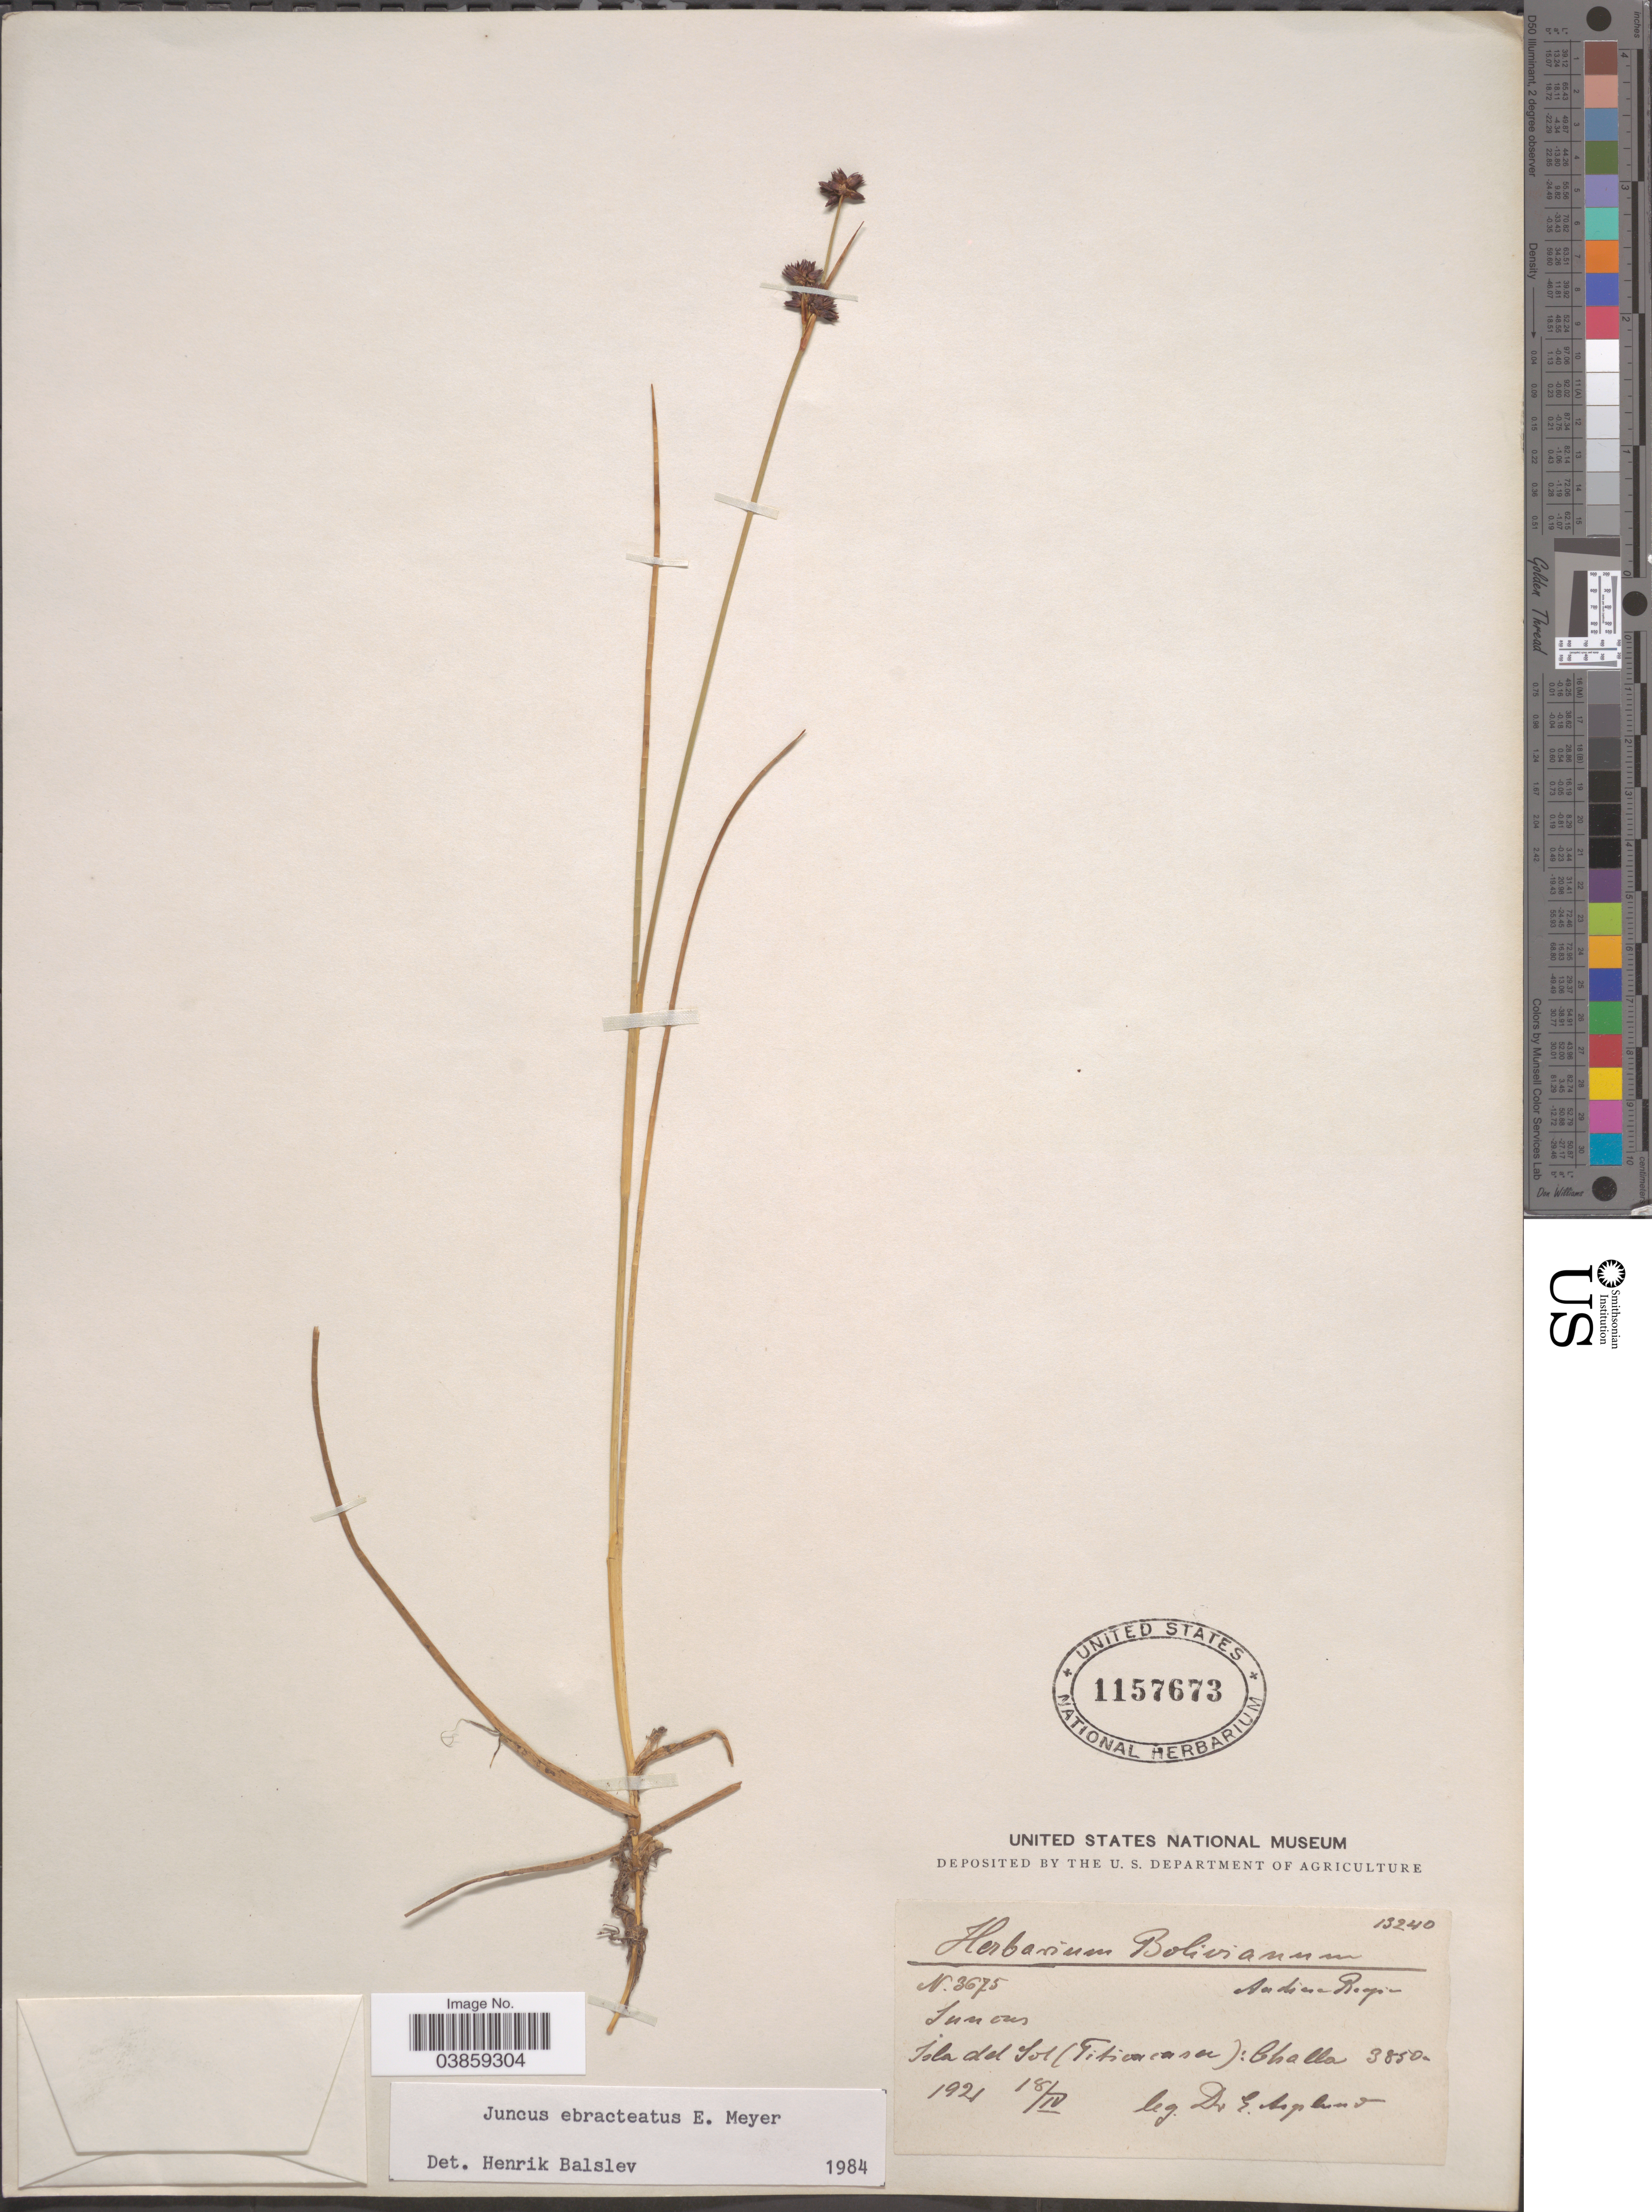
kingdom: Plantae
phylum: Tracheophyta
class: Liliopsida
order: Poales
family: Juncaceae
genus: Juncus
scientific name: Juncus ebracteatus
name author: E. Mey.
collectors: E. Asplund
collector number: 13240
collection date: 1921-04-18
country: Bolivia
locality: Andean Region. Isla del Sol (Titicasasee): Challa.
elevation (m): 3850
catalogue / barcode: US 1157673